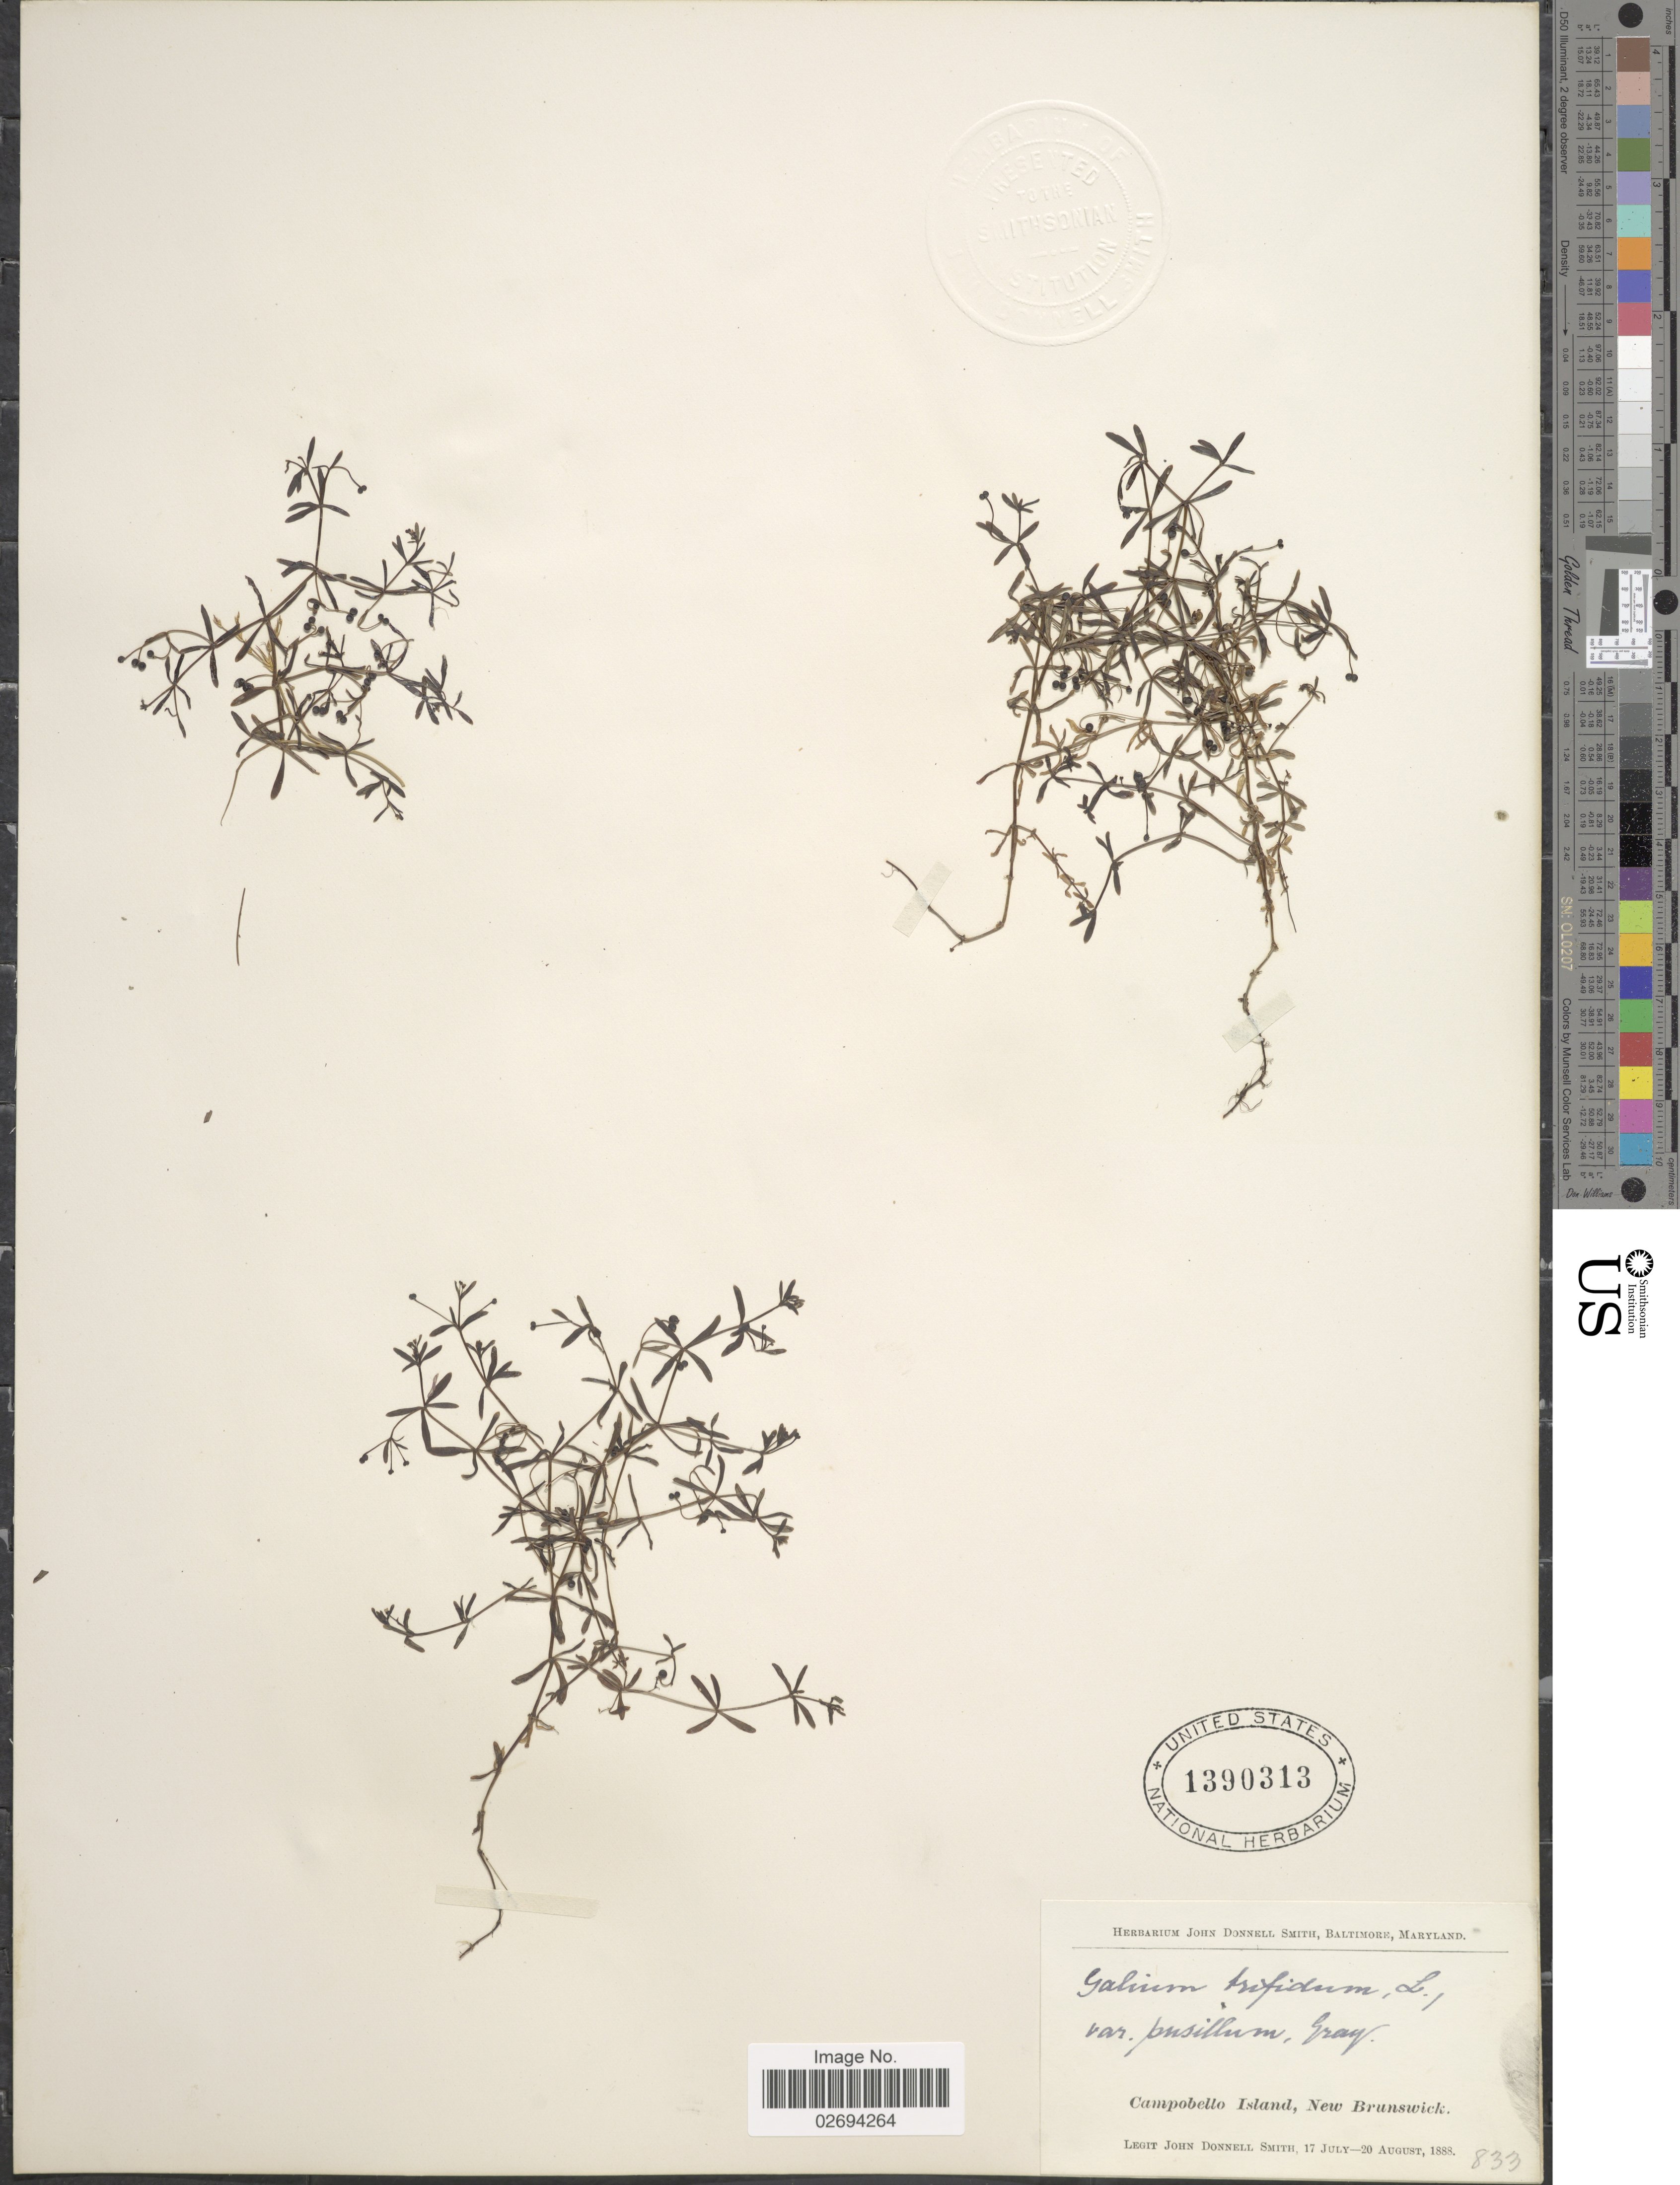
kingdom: Plantae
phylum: Tracheophyta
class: Magnoliopsida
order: Gentianales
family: Rubiaceae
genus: Galium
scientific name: Galium trifidum var. pusillum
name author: A. Gray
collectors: J. Donnell Smith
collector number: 833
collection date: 1888-07-17/1888-08-20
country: Canada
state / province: New Brunswick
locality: Campobello Island.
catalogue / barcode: US 1390313